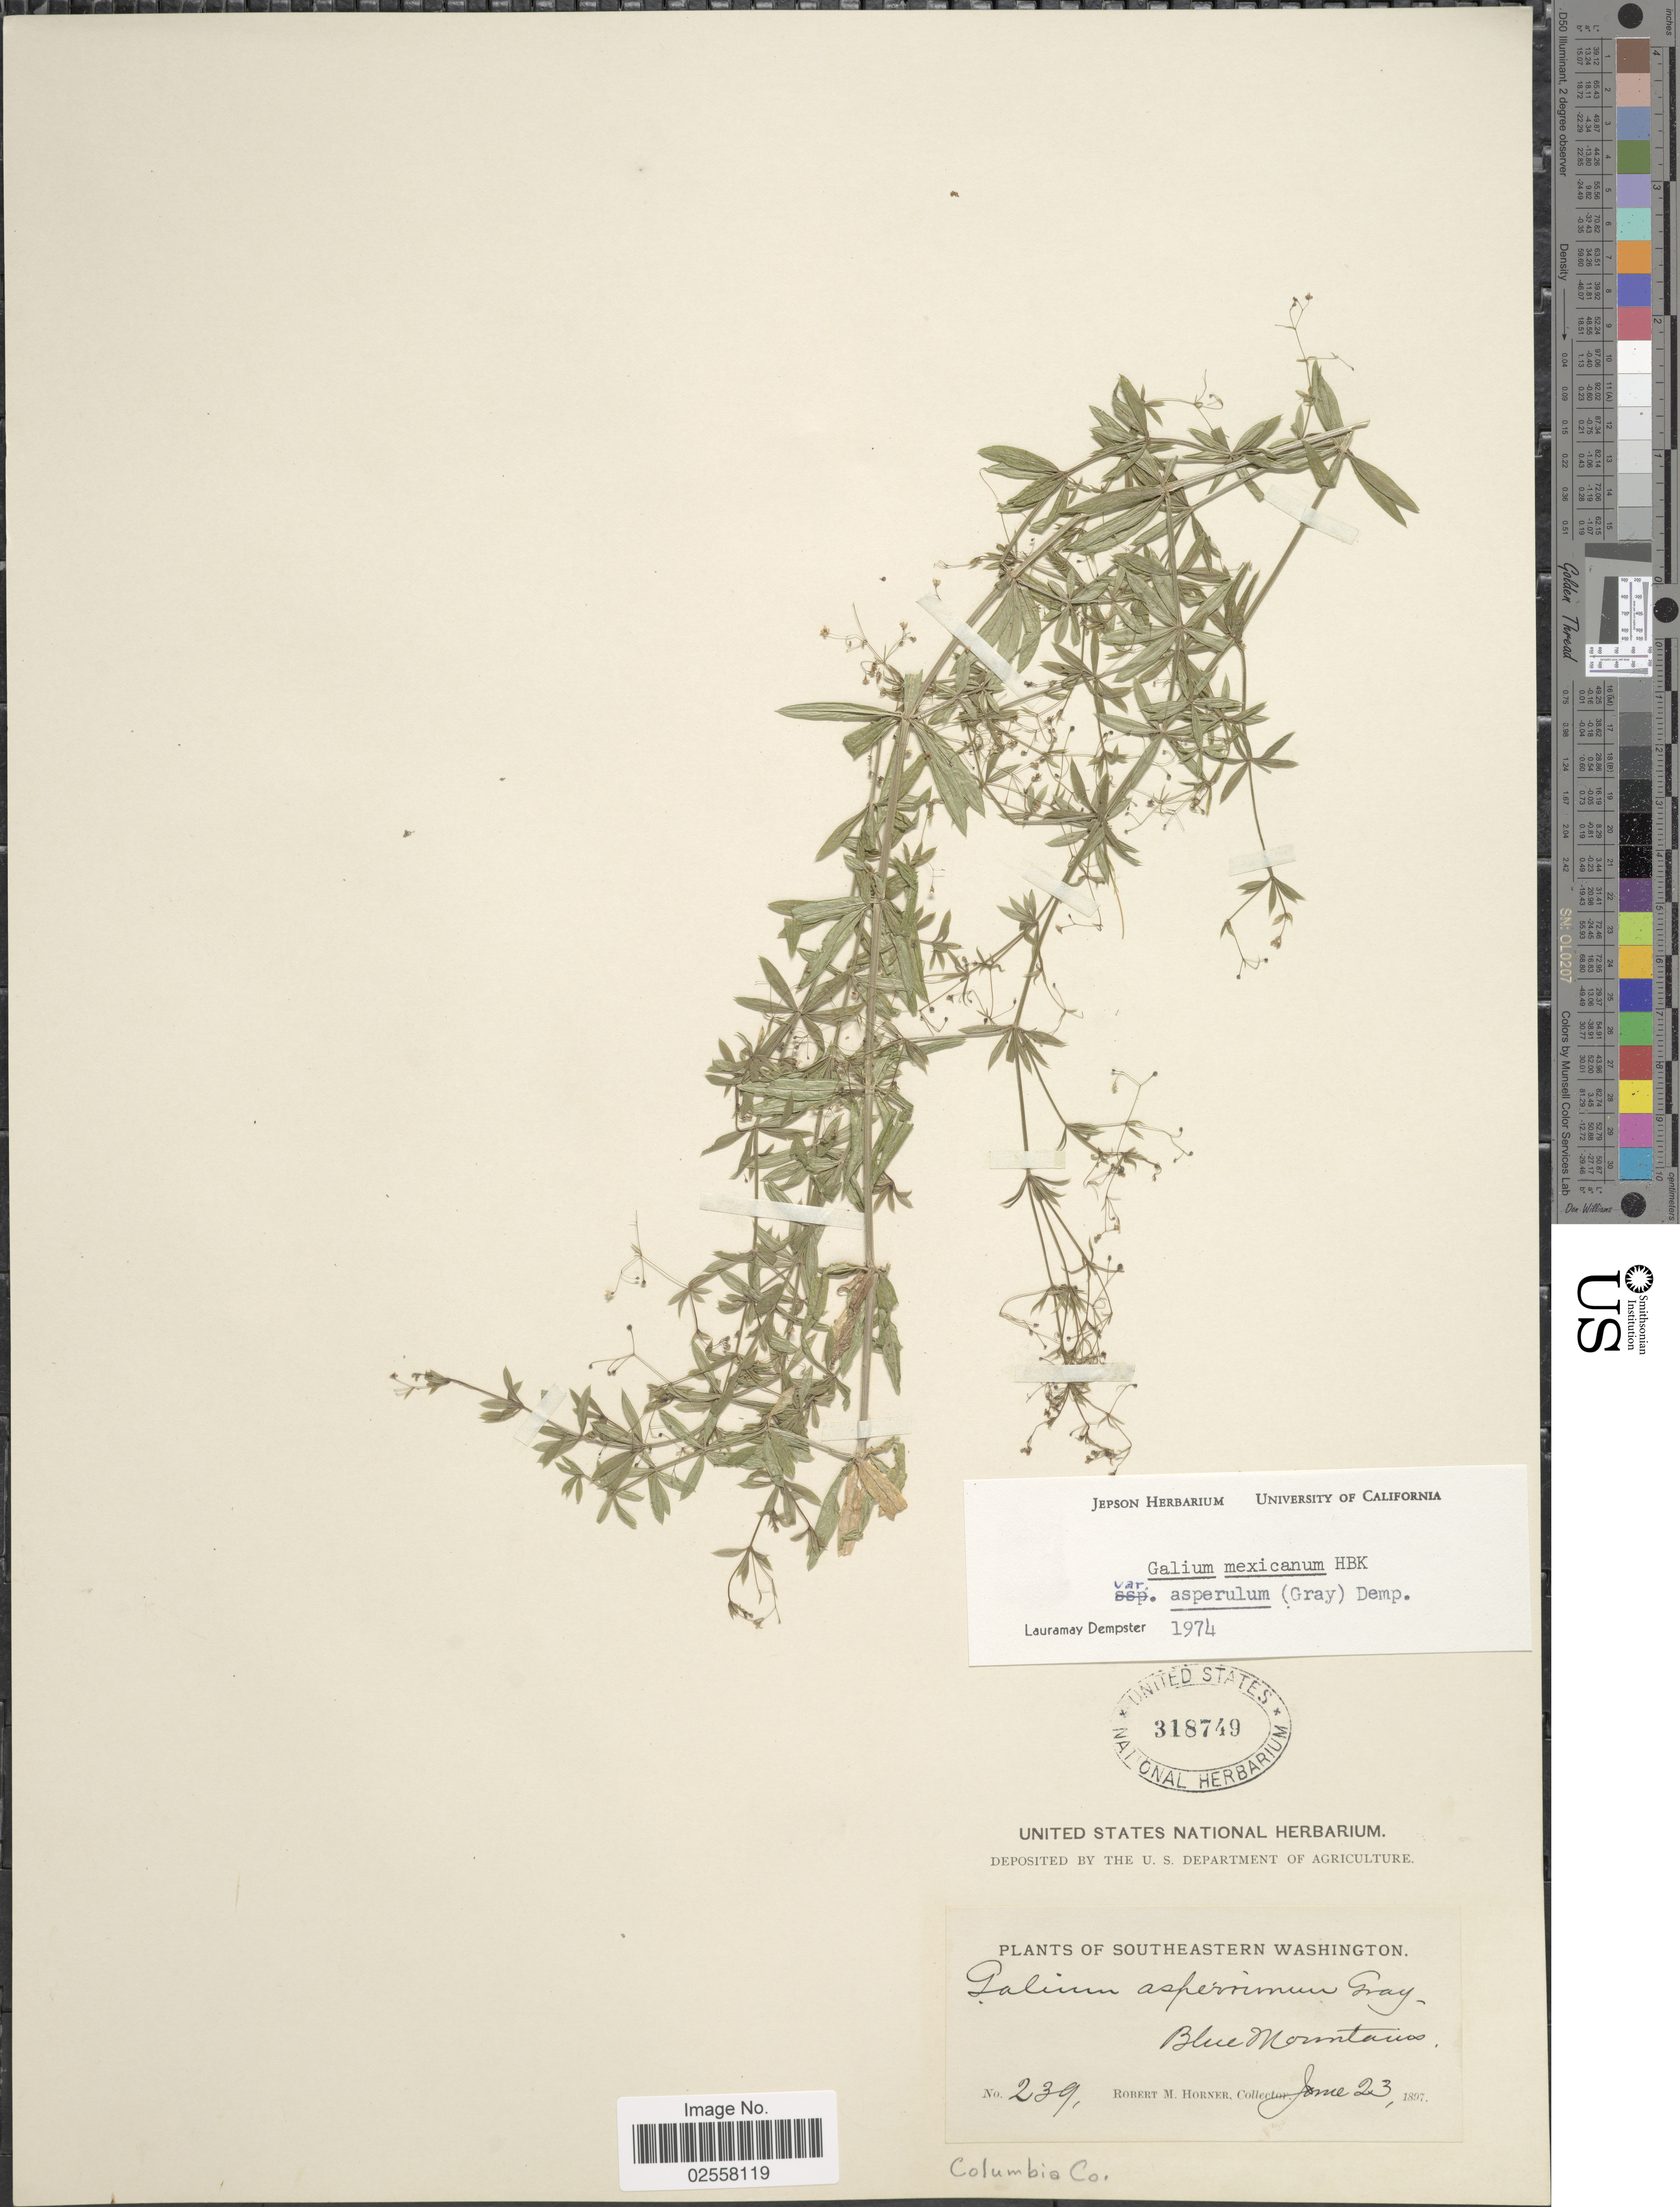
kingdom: Plantae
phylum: Tracheophyta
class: Magnoliopsida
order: Gentianales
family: Rubiaceae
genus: Galium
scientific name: Galium mexicanum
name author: Kunth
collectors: R. Horner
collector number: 239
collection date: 1897-06-23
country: United States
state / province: Washington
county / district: Columbia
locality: Southeastern Washington, Blue Mountains, Columbia Co.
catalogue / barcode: US 318749